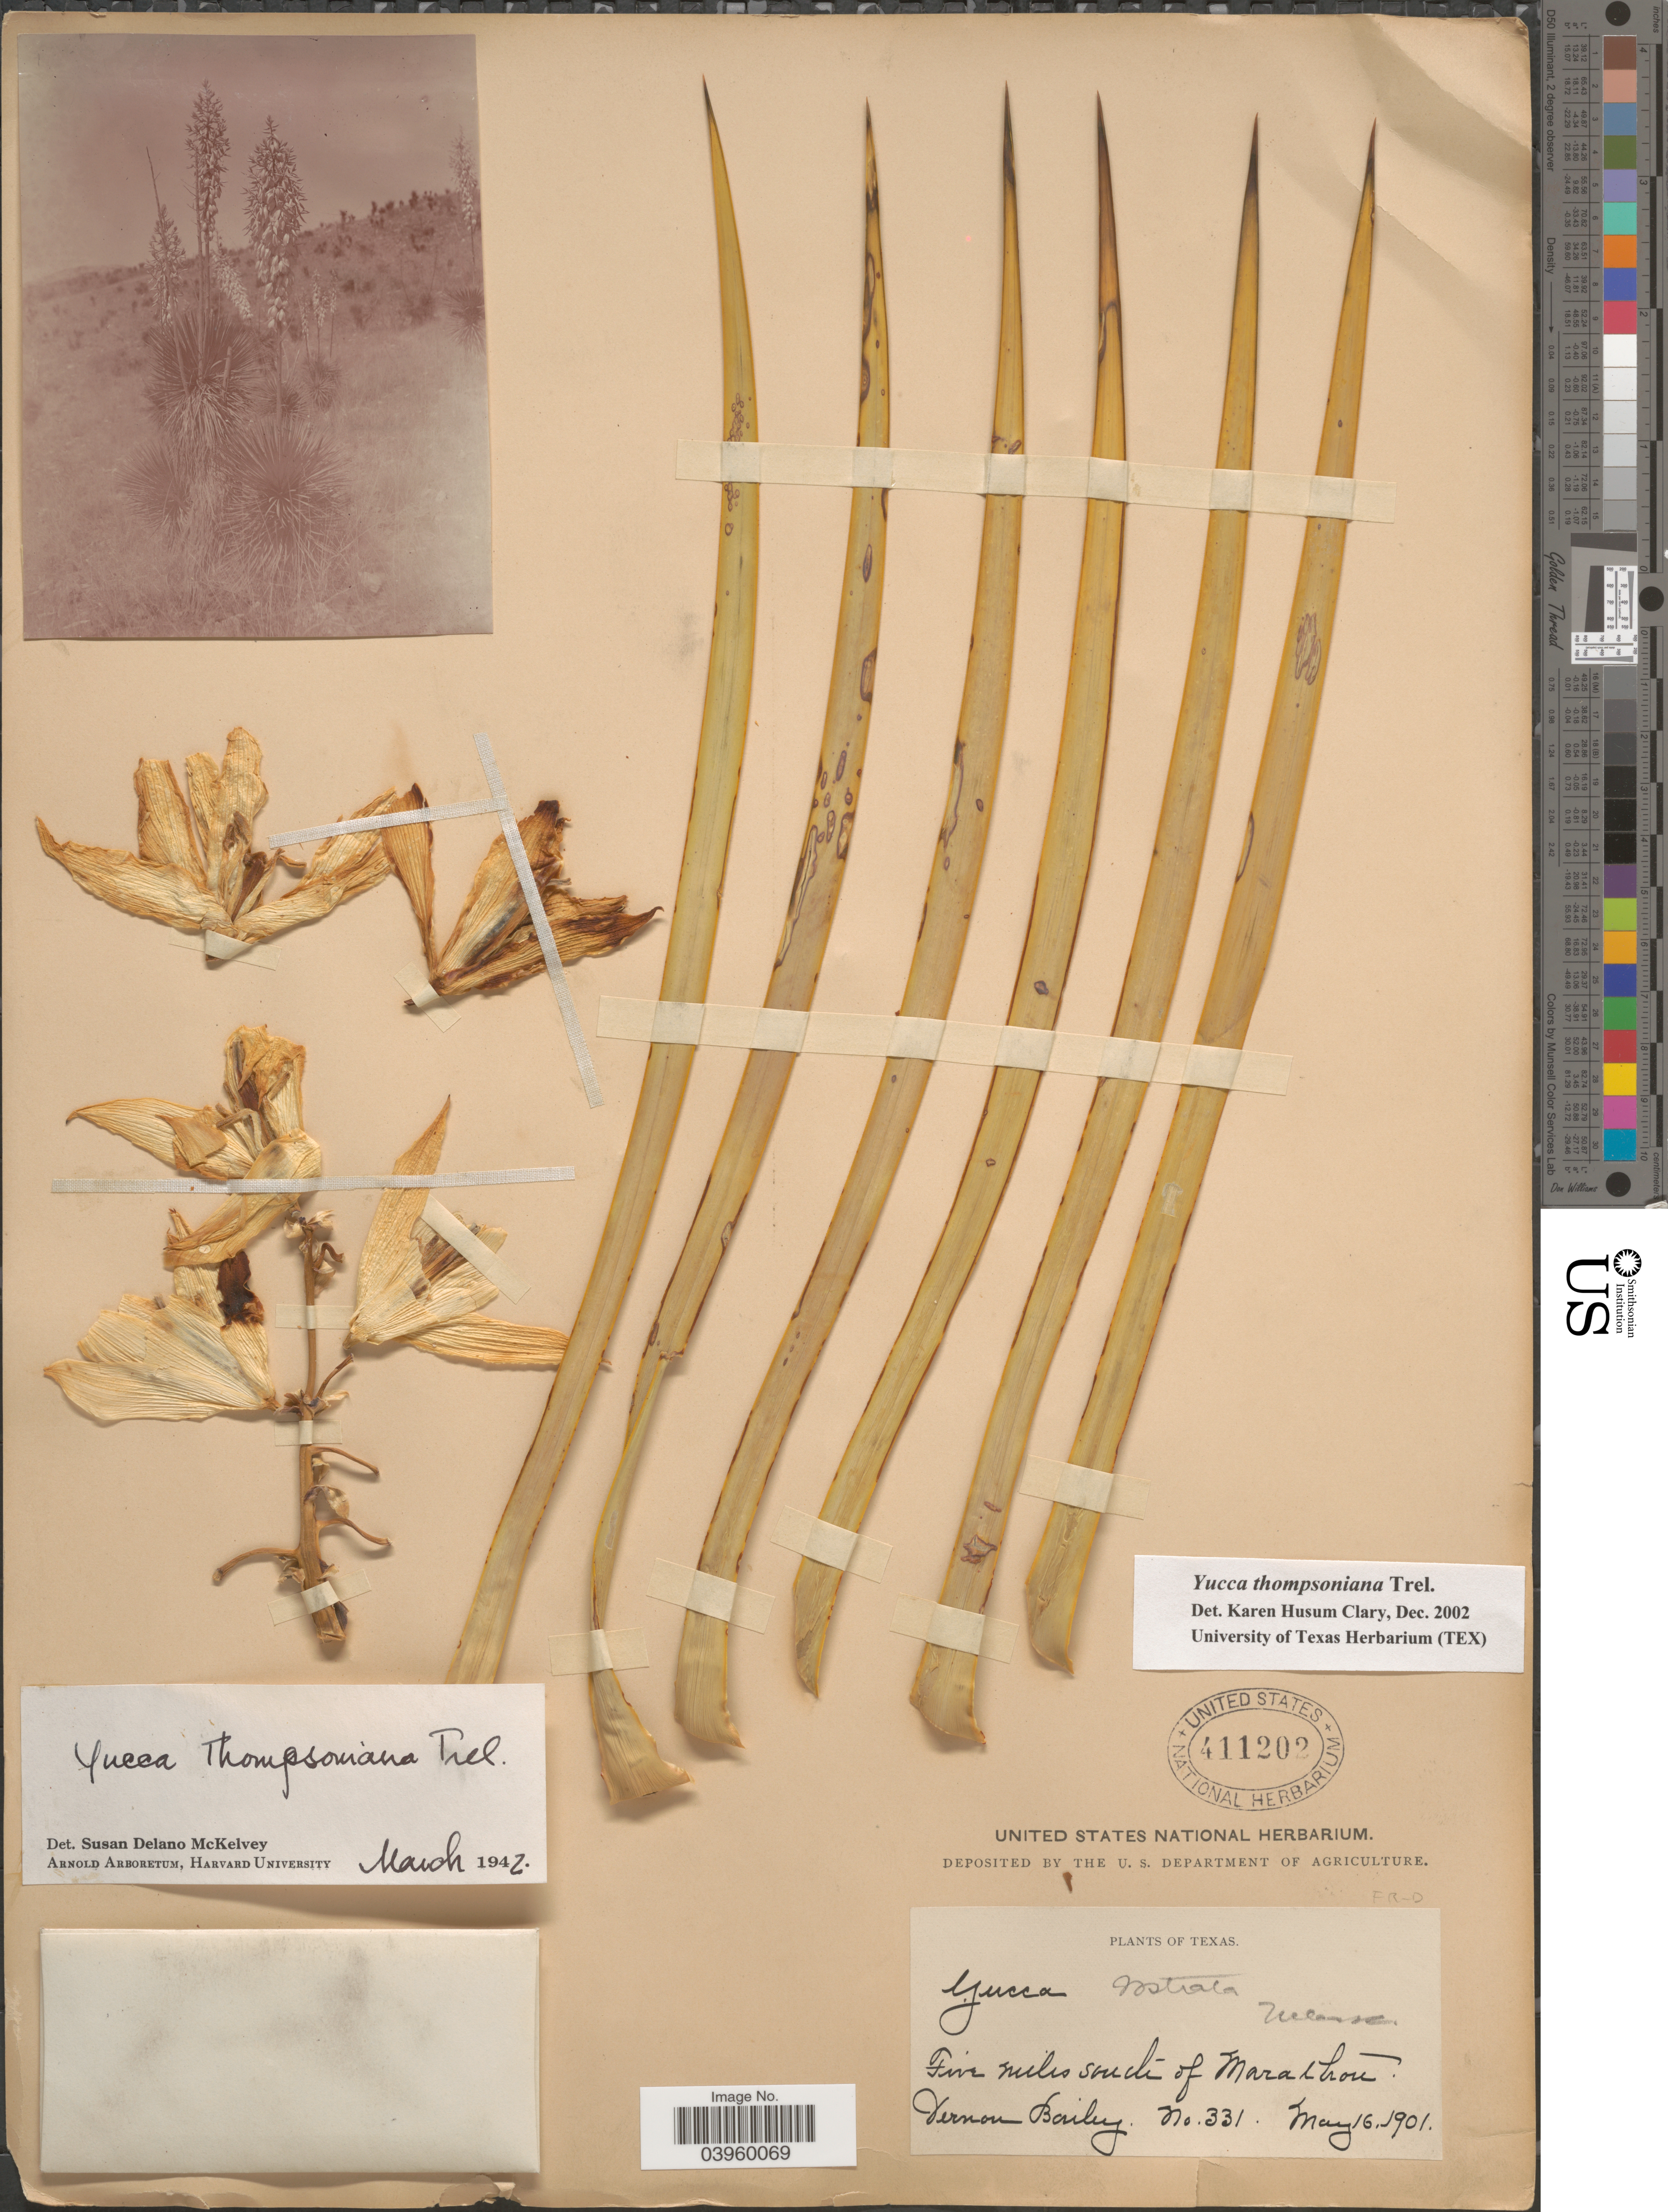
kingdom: Plantae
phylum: Tracheophyta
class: Liliopsida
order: Asparagales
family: Asparagaceae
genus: Yucca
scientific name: Yucca thompsoniana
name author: Trel.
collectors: V. O. Bailey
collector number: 331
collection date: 1901-05-16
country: United States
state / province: Texas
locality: Five miles south of Marathon.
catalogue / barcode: US 411202